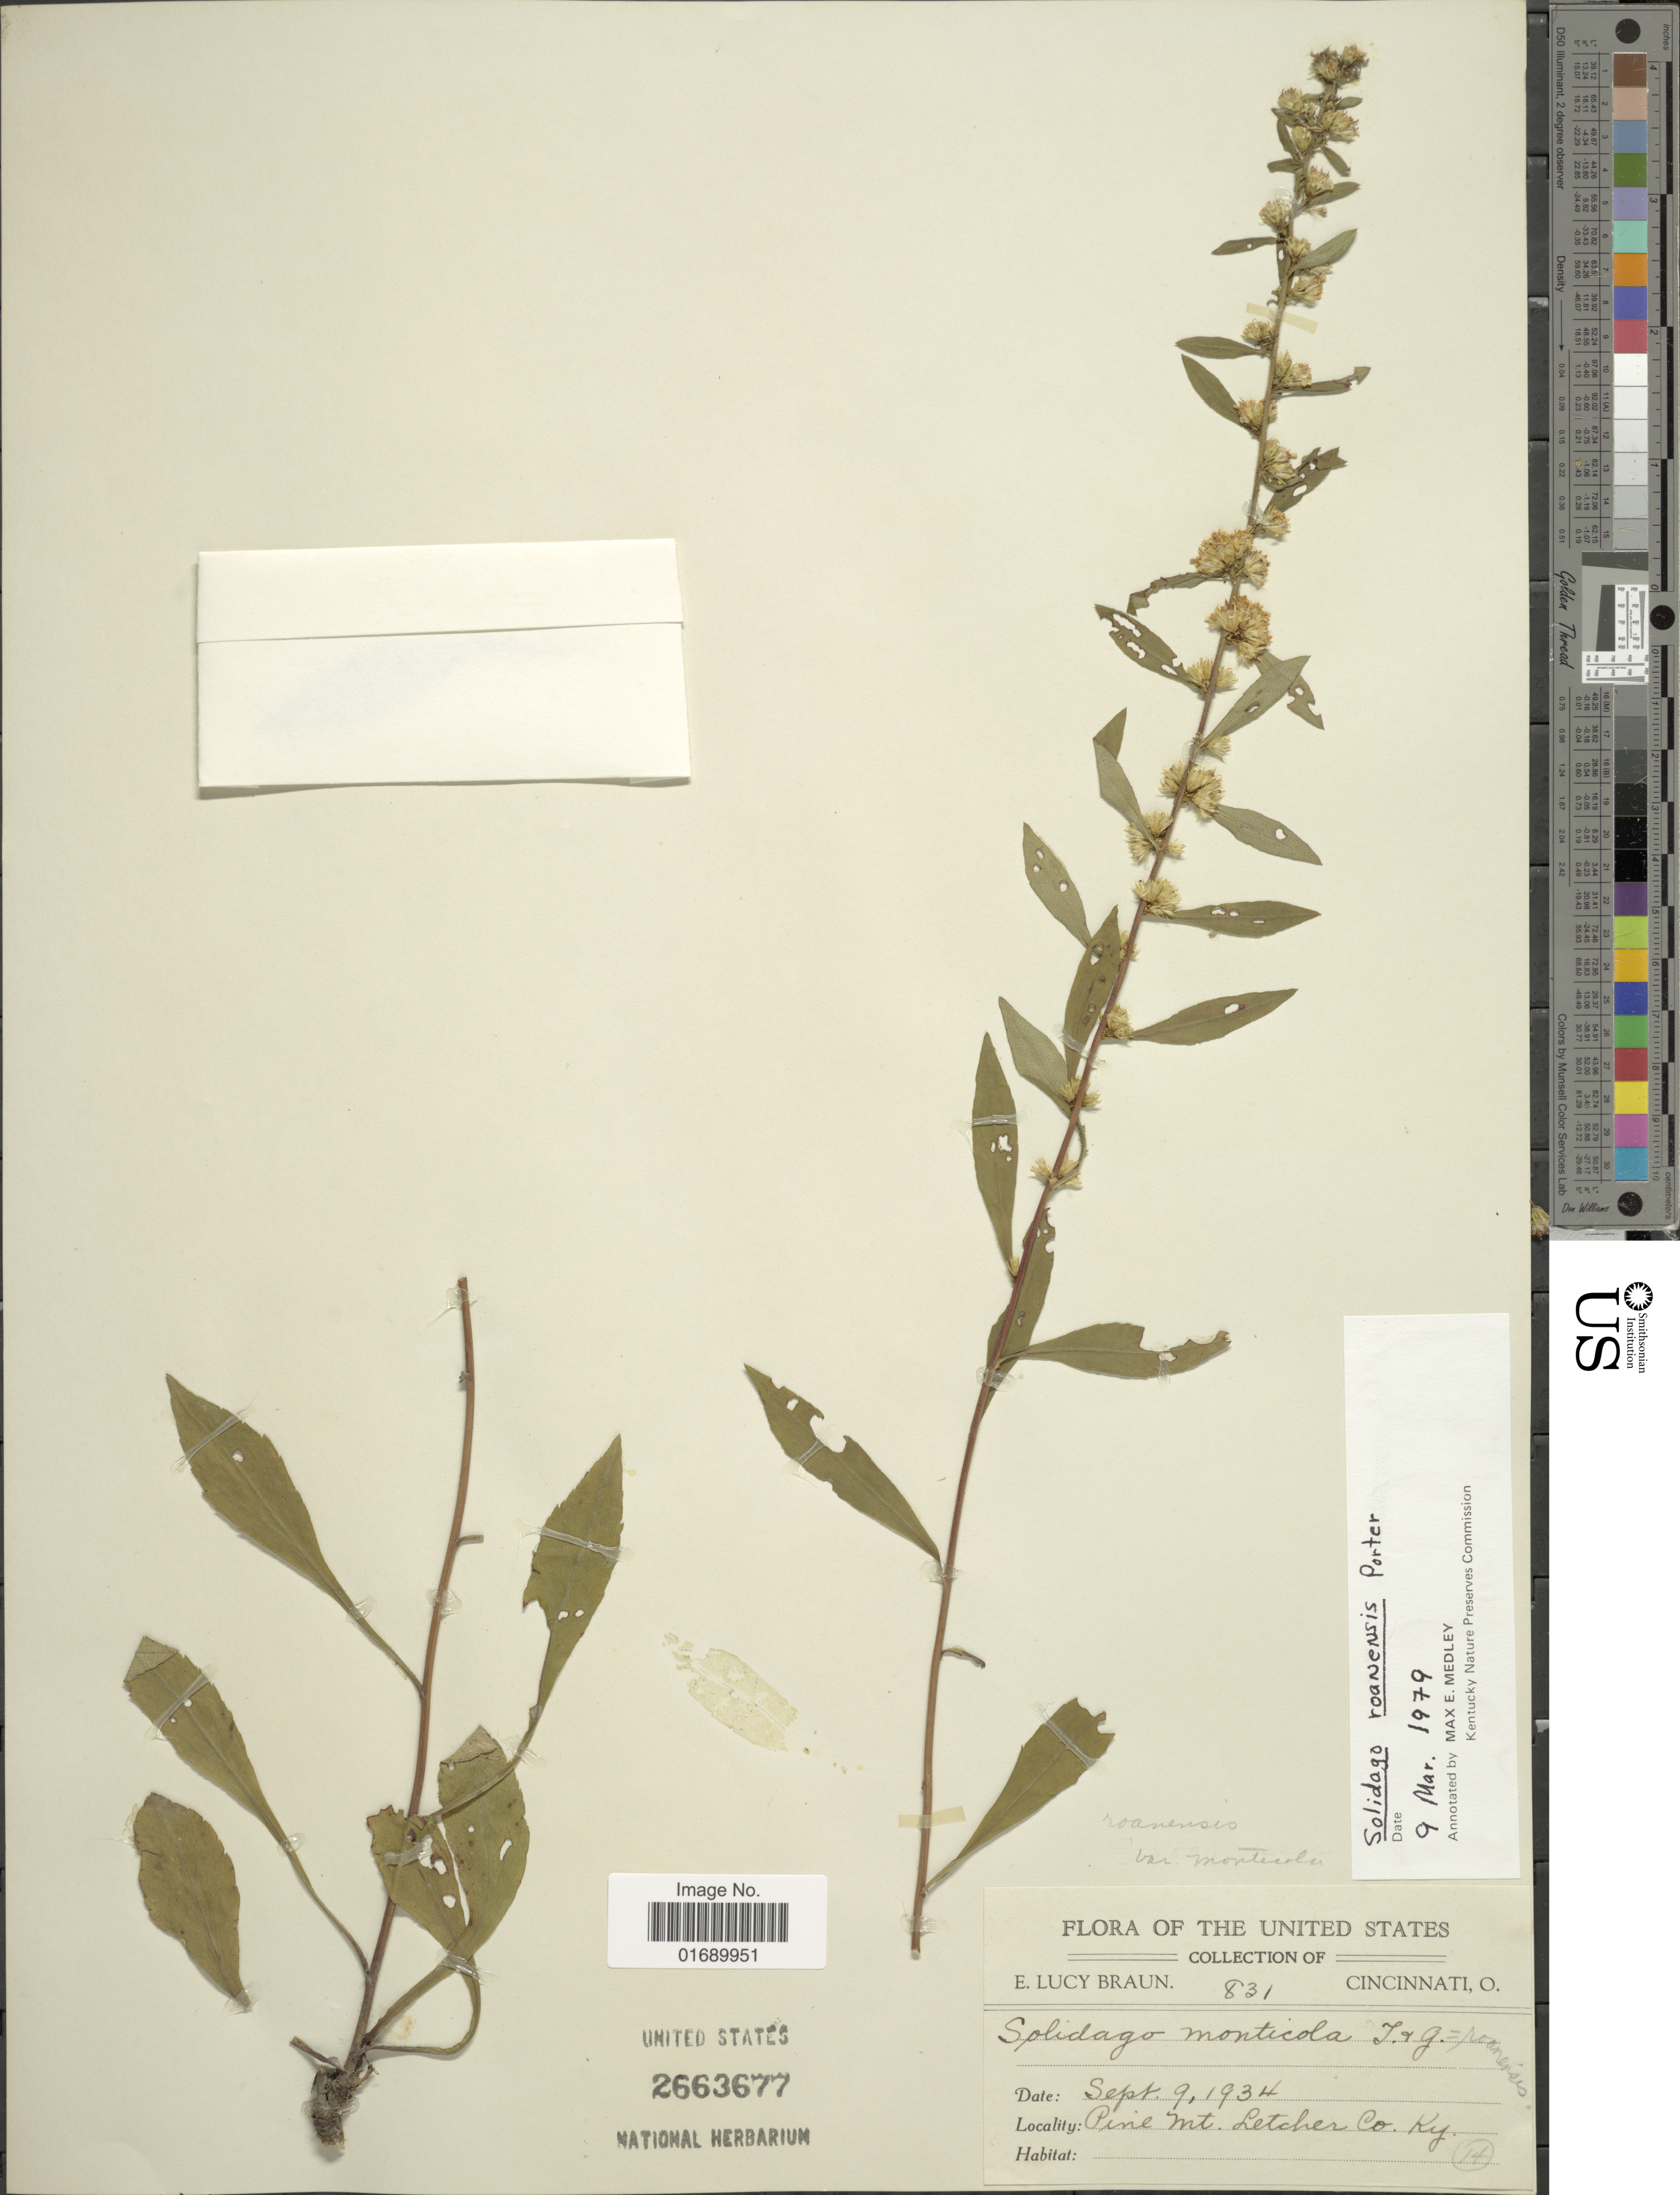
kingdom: Plantae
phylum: Tracheophyta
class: Magnoliopsida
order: Asterales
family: Asteraceae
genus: Solidago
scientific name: Solidago roanensis var. monticola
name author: (Torr. & A. Gray) Fernald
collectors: E. L. Braun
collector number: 831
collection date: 1934-09-09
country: United States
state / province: Kentucky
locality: Pine Mt. Letcher Co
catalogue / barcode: US 2663677